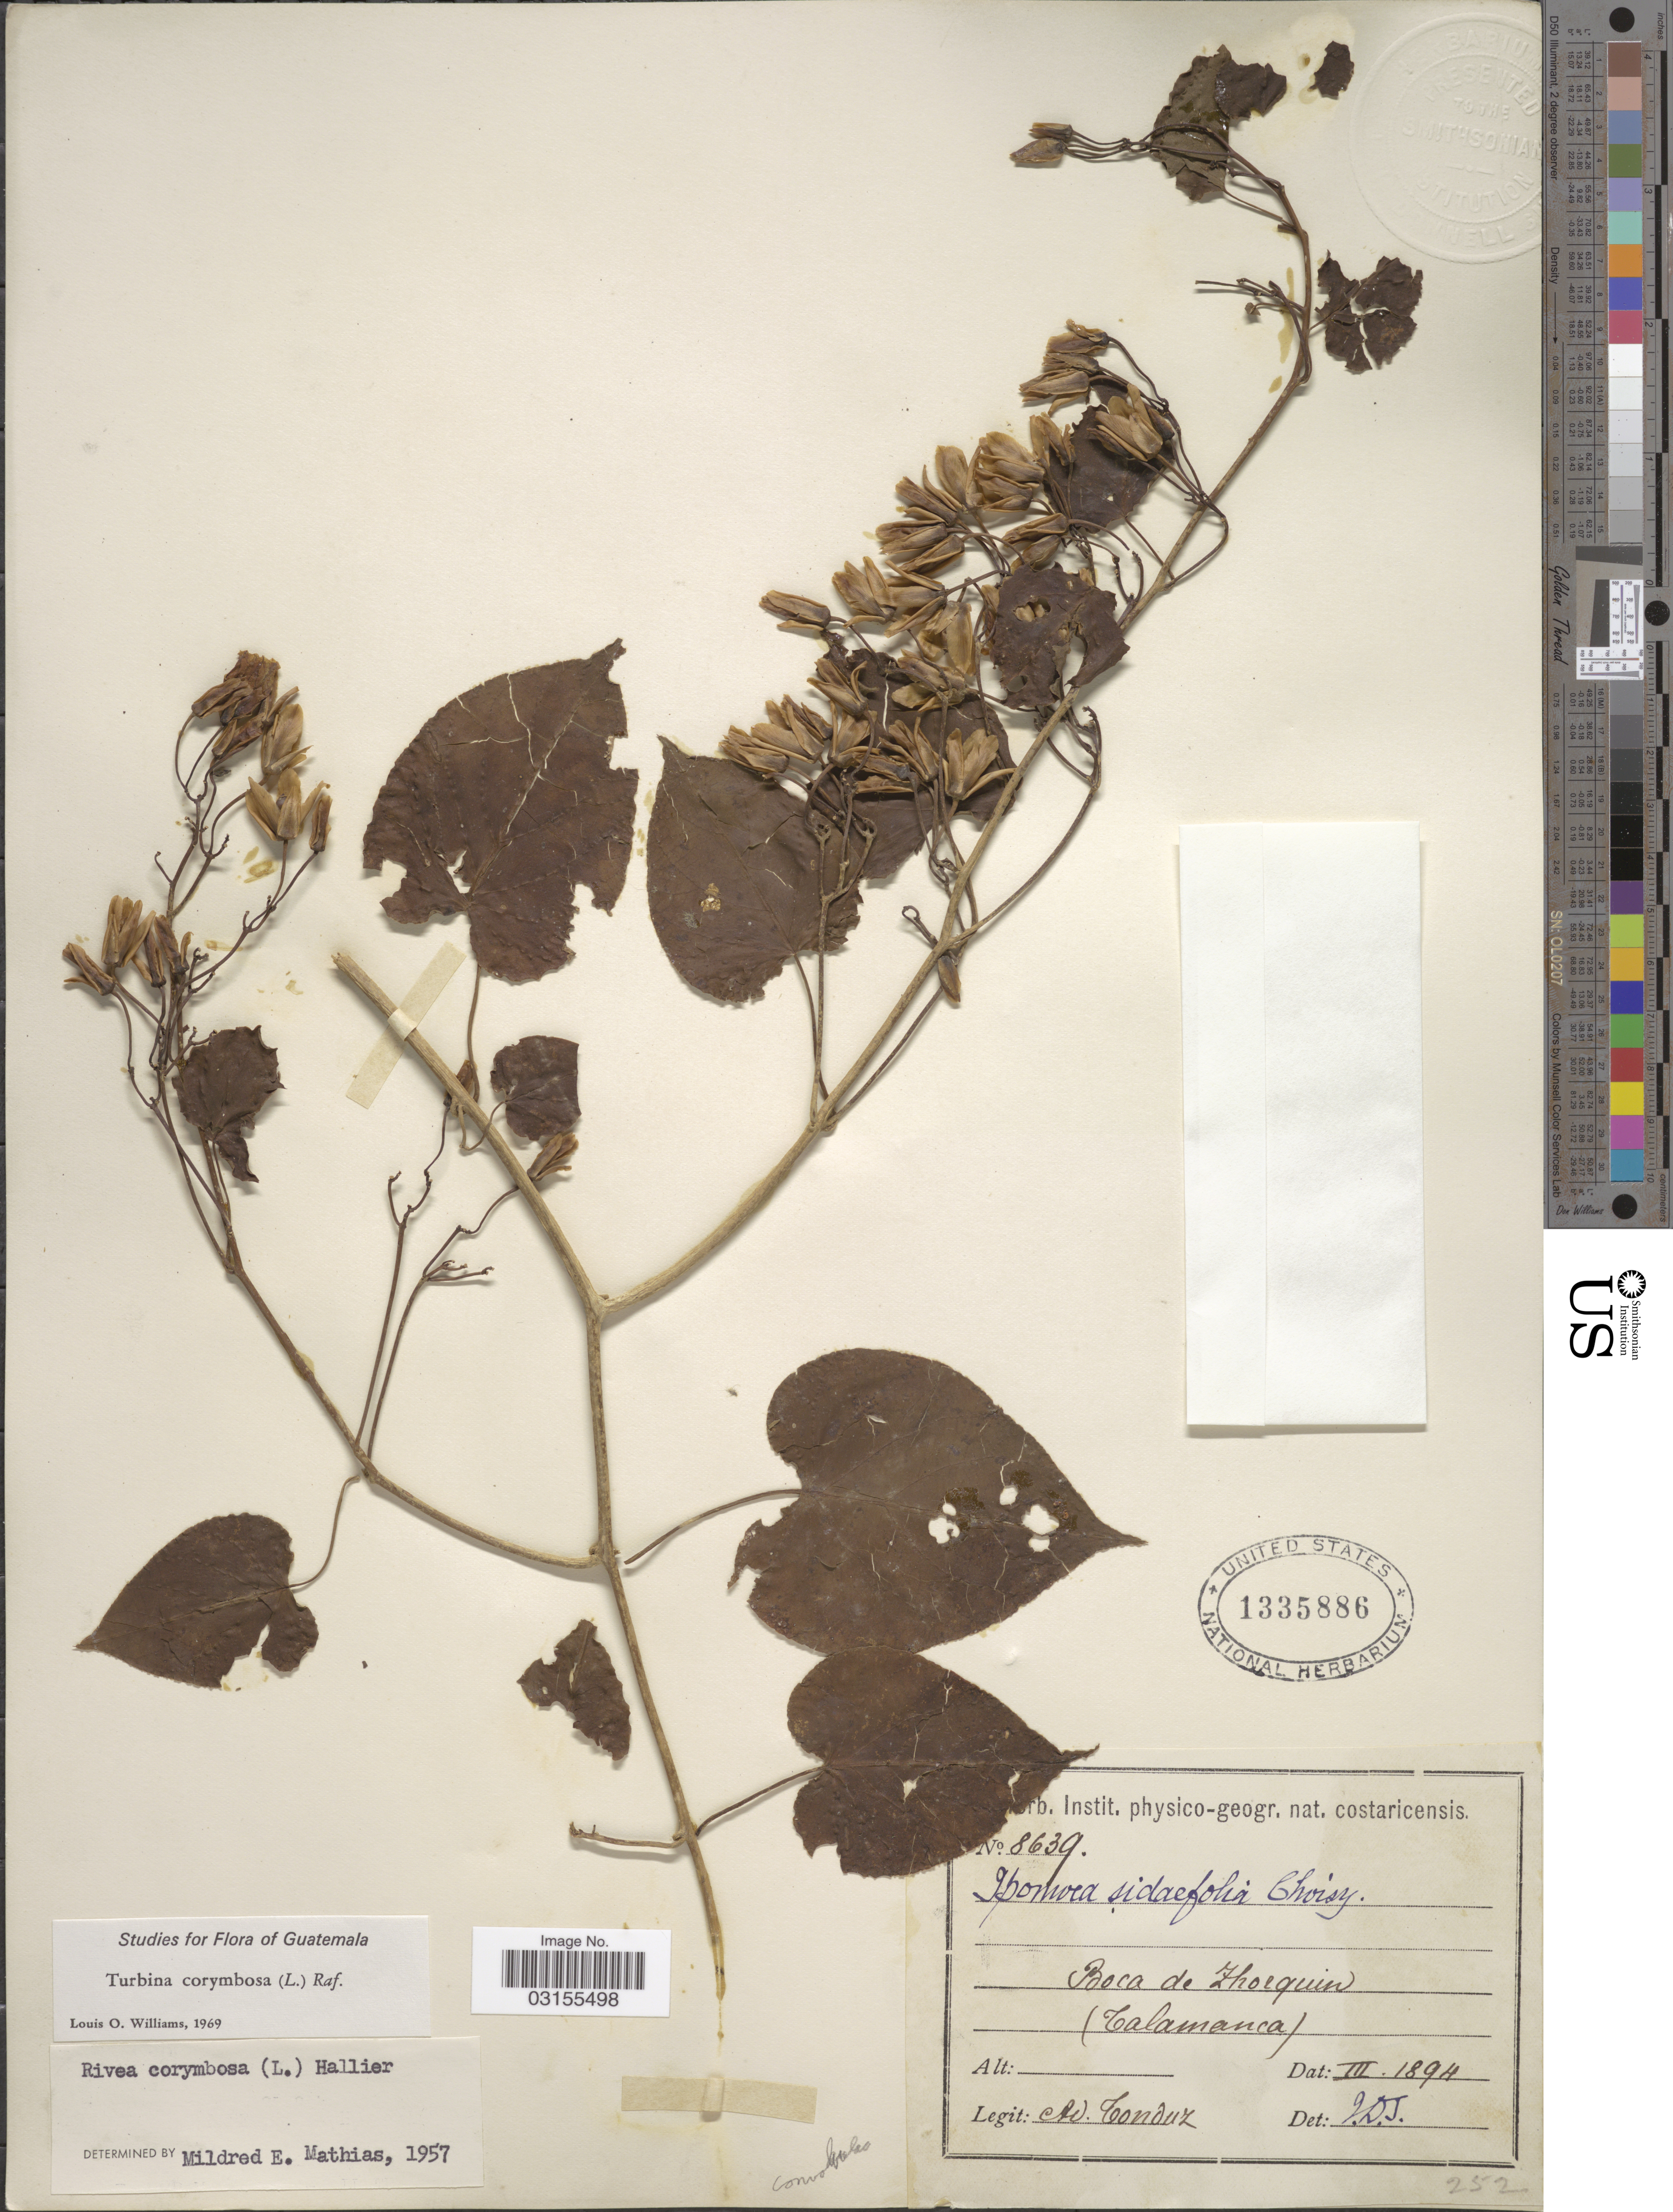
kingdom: Plantae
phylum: Tracheophyta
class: Magnoliopsida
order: Solanales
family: Convolvulaceae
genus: Turbina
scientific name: Turbina corymbosa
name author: (L.) Raf.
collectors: A. Tonduz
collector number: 8639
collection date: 1894-03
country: Costa Rica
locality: Boca de Zhorquin (Talamanca).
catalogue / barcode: US 1335886